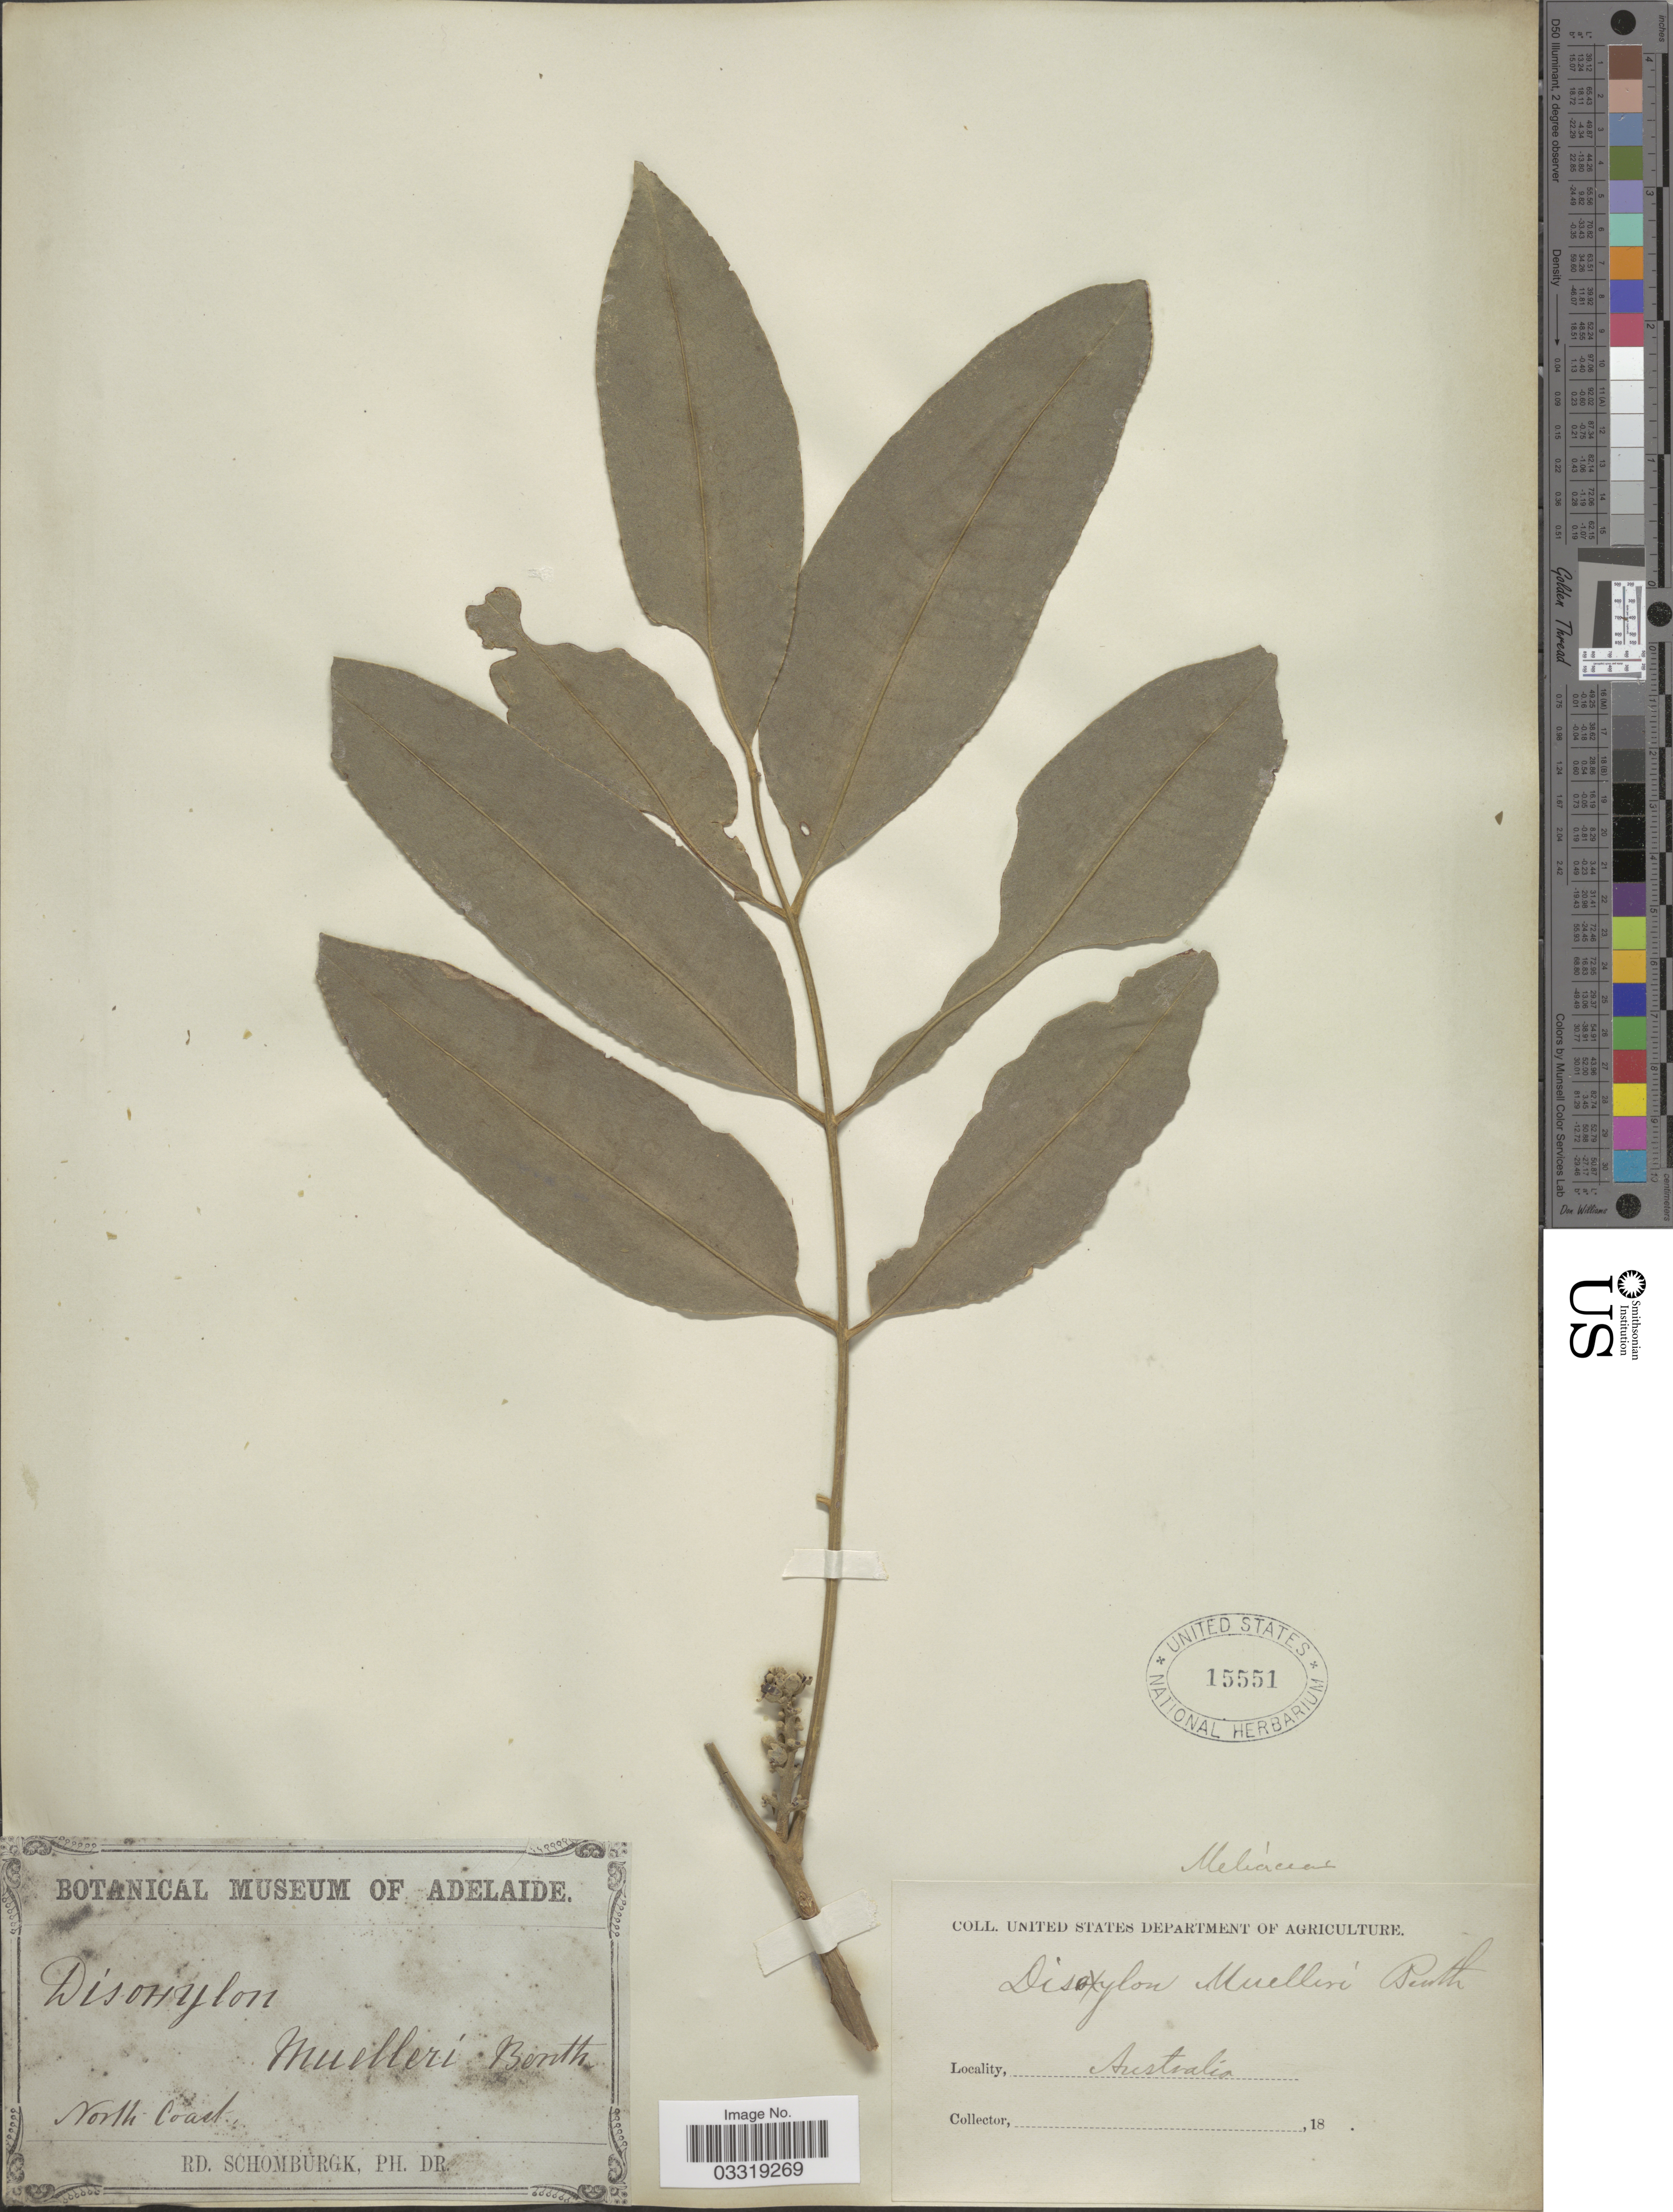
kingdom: Plantae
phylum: Tracheophyta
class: Magnoliopsida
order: Sapindales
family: Meliaceae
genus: Didymocheton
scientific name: Didymocheton muelleri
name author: (Benth.) Mabb.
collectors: M. R. Schomburgk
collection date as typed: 18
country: Australia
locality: North Coast.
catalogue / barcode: US 15551